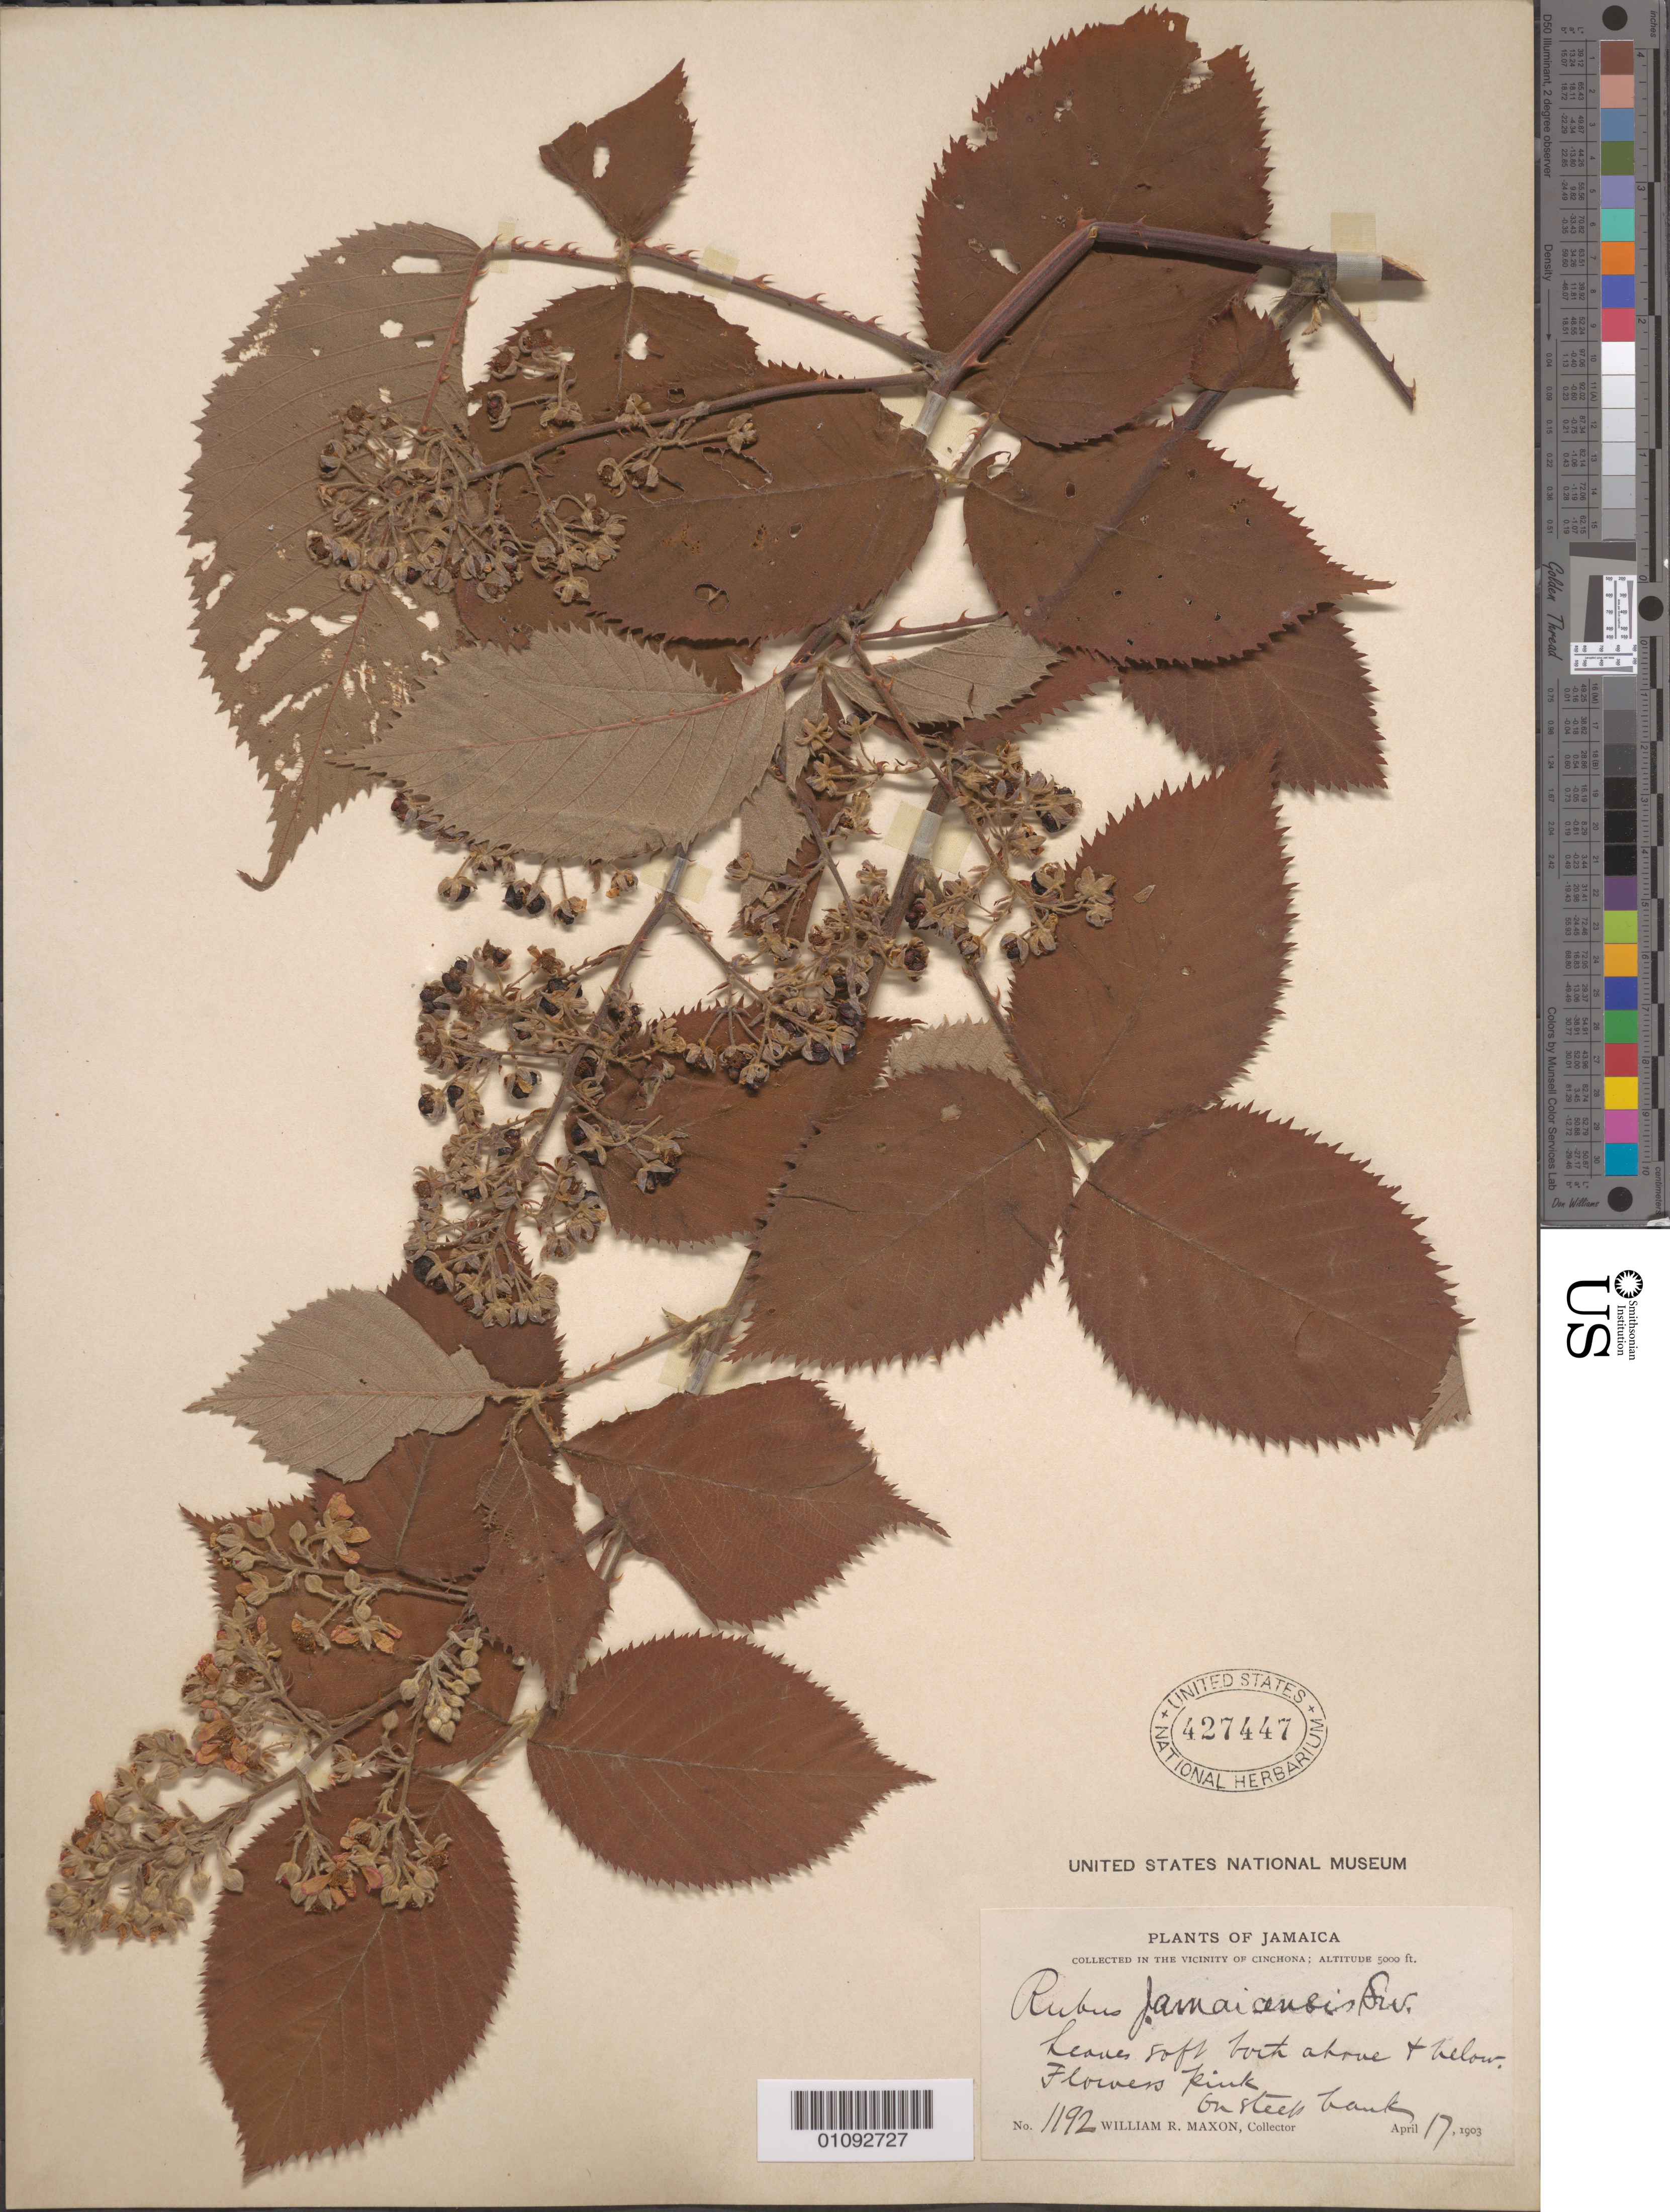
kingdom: Plantae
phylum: Tracheophyta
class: Magnoliopsida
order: Rosales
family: Rosaceae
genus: Rubus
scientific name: Rubus jamaicensis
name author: L.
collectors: W. R. Maxon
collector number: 1192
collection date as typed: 17 Apr 1903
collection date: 1903-04-17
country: Jamaica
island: Jamaica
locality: Vicinity of Cinchona.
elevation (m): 1524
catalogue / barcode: US 427447